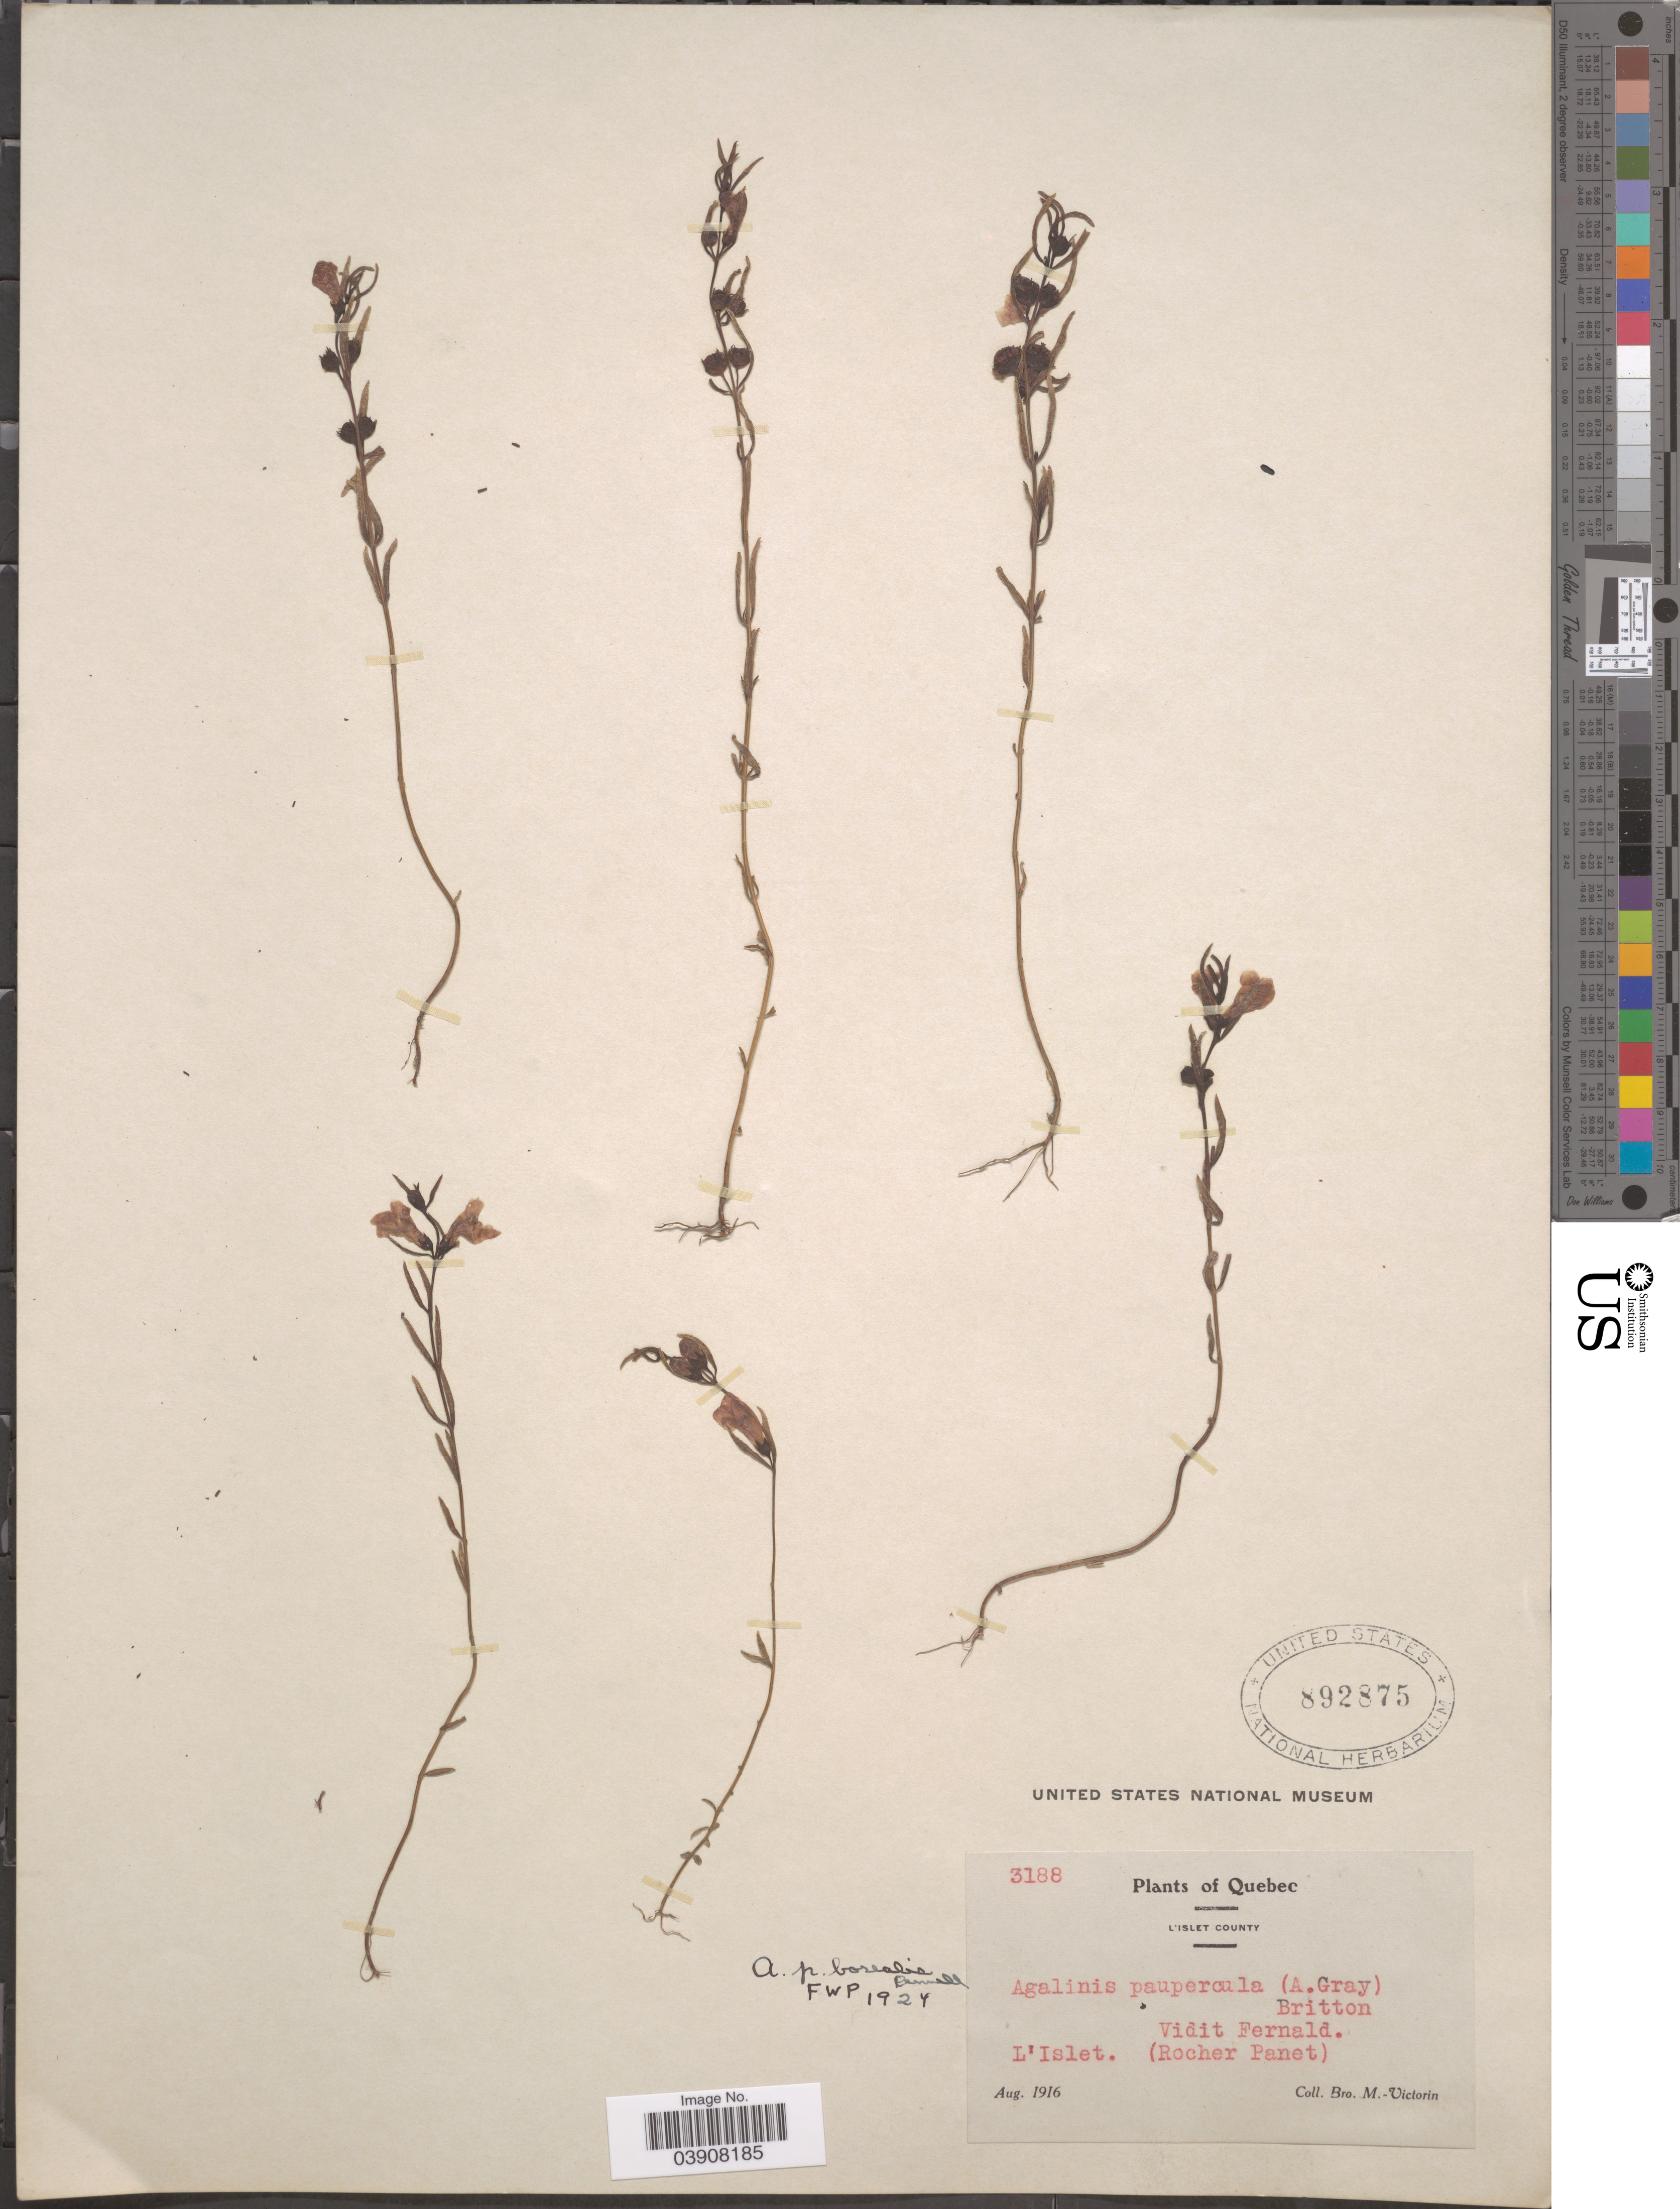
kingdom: Plantae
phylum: Tracheophyta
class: Magnoliopsida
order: Lamiales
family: Orobanchaceae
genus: Agalinis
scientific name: Agalinis paupercula var. borealis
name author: Pennell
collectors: Fr. Marie-Victorin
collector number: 3188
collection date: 1916-08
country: Canada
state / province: Quebec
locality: L'Islet County. L'Islet. (Rocher Panet).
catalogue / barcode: US 892875